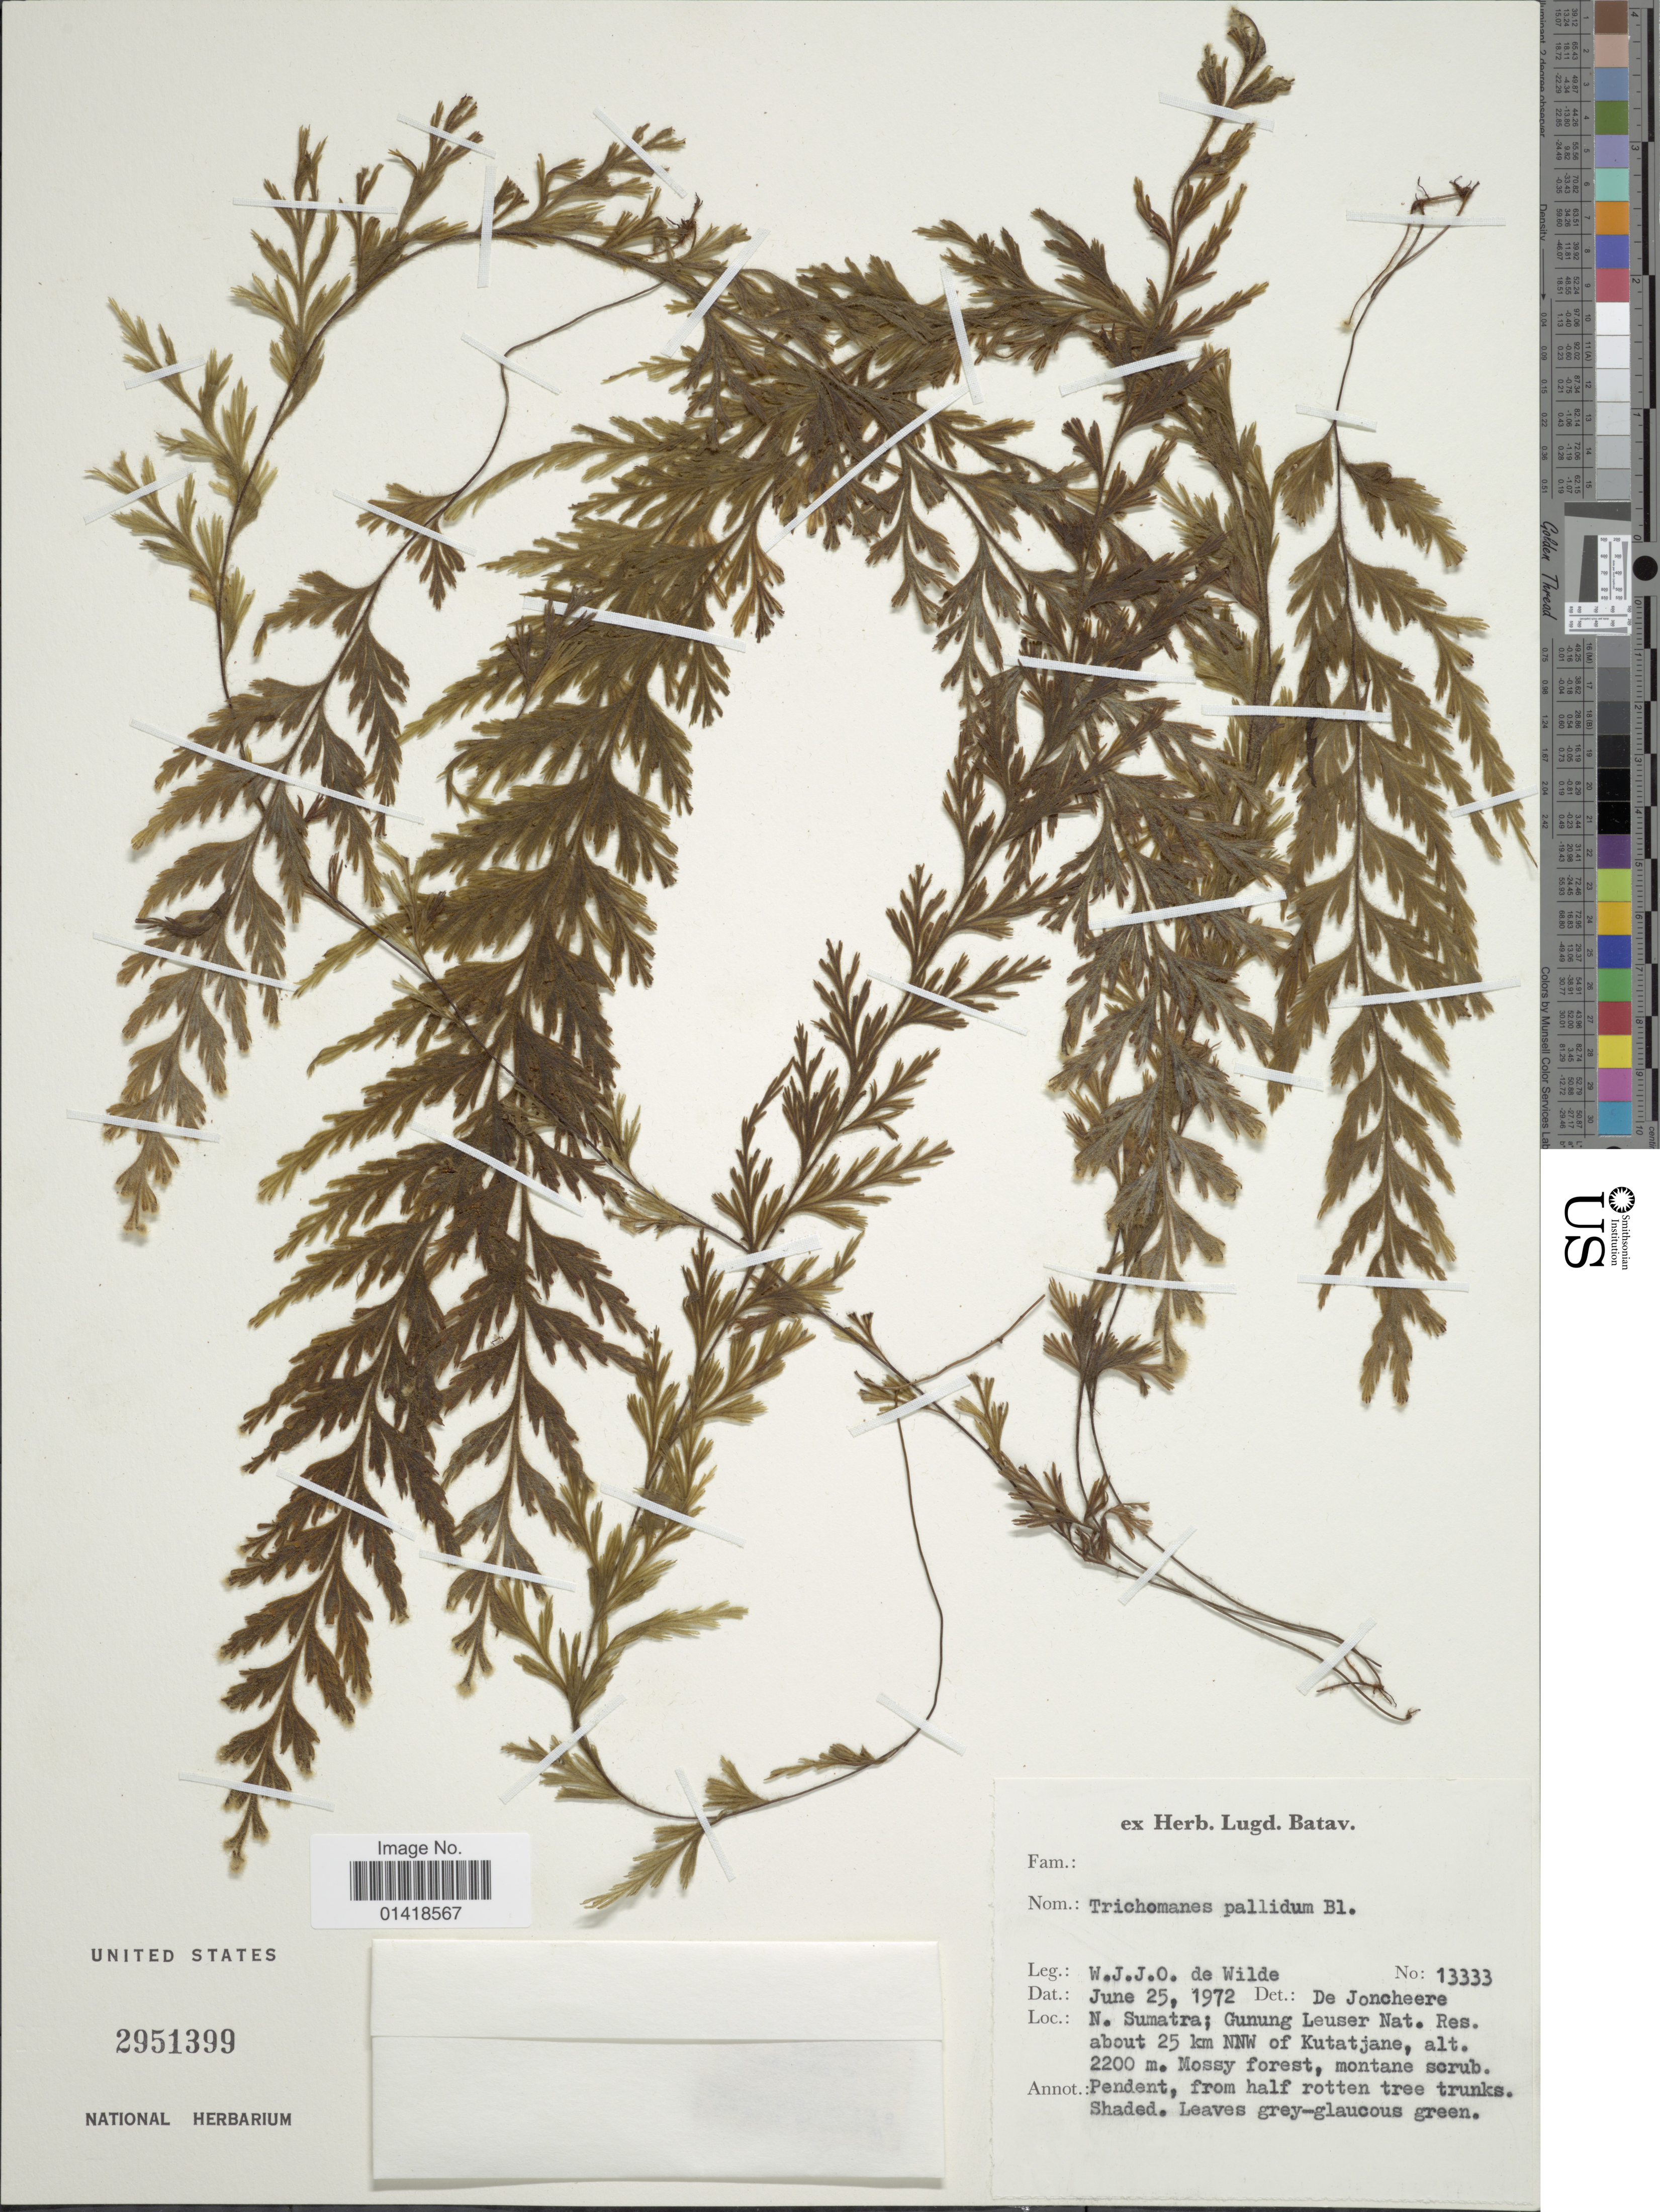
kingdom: Plantae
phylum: Tracheophyta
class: Polypodiopsida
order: Hymenophyllales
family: Hymenophyllaceae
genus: Hymenophyllum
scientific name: Hymenophyllum pallidum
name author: (Blume) Ebihara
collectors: W. J. de Wilde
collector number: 13333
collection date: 1972-06-25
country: Indonesia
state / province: Sumatra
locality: N. Sumatra; Gunung Leuser Nat. Res. About 25 km NNW of Kutatjane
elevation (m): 2200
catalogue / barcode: US 2951399